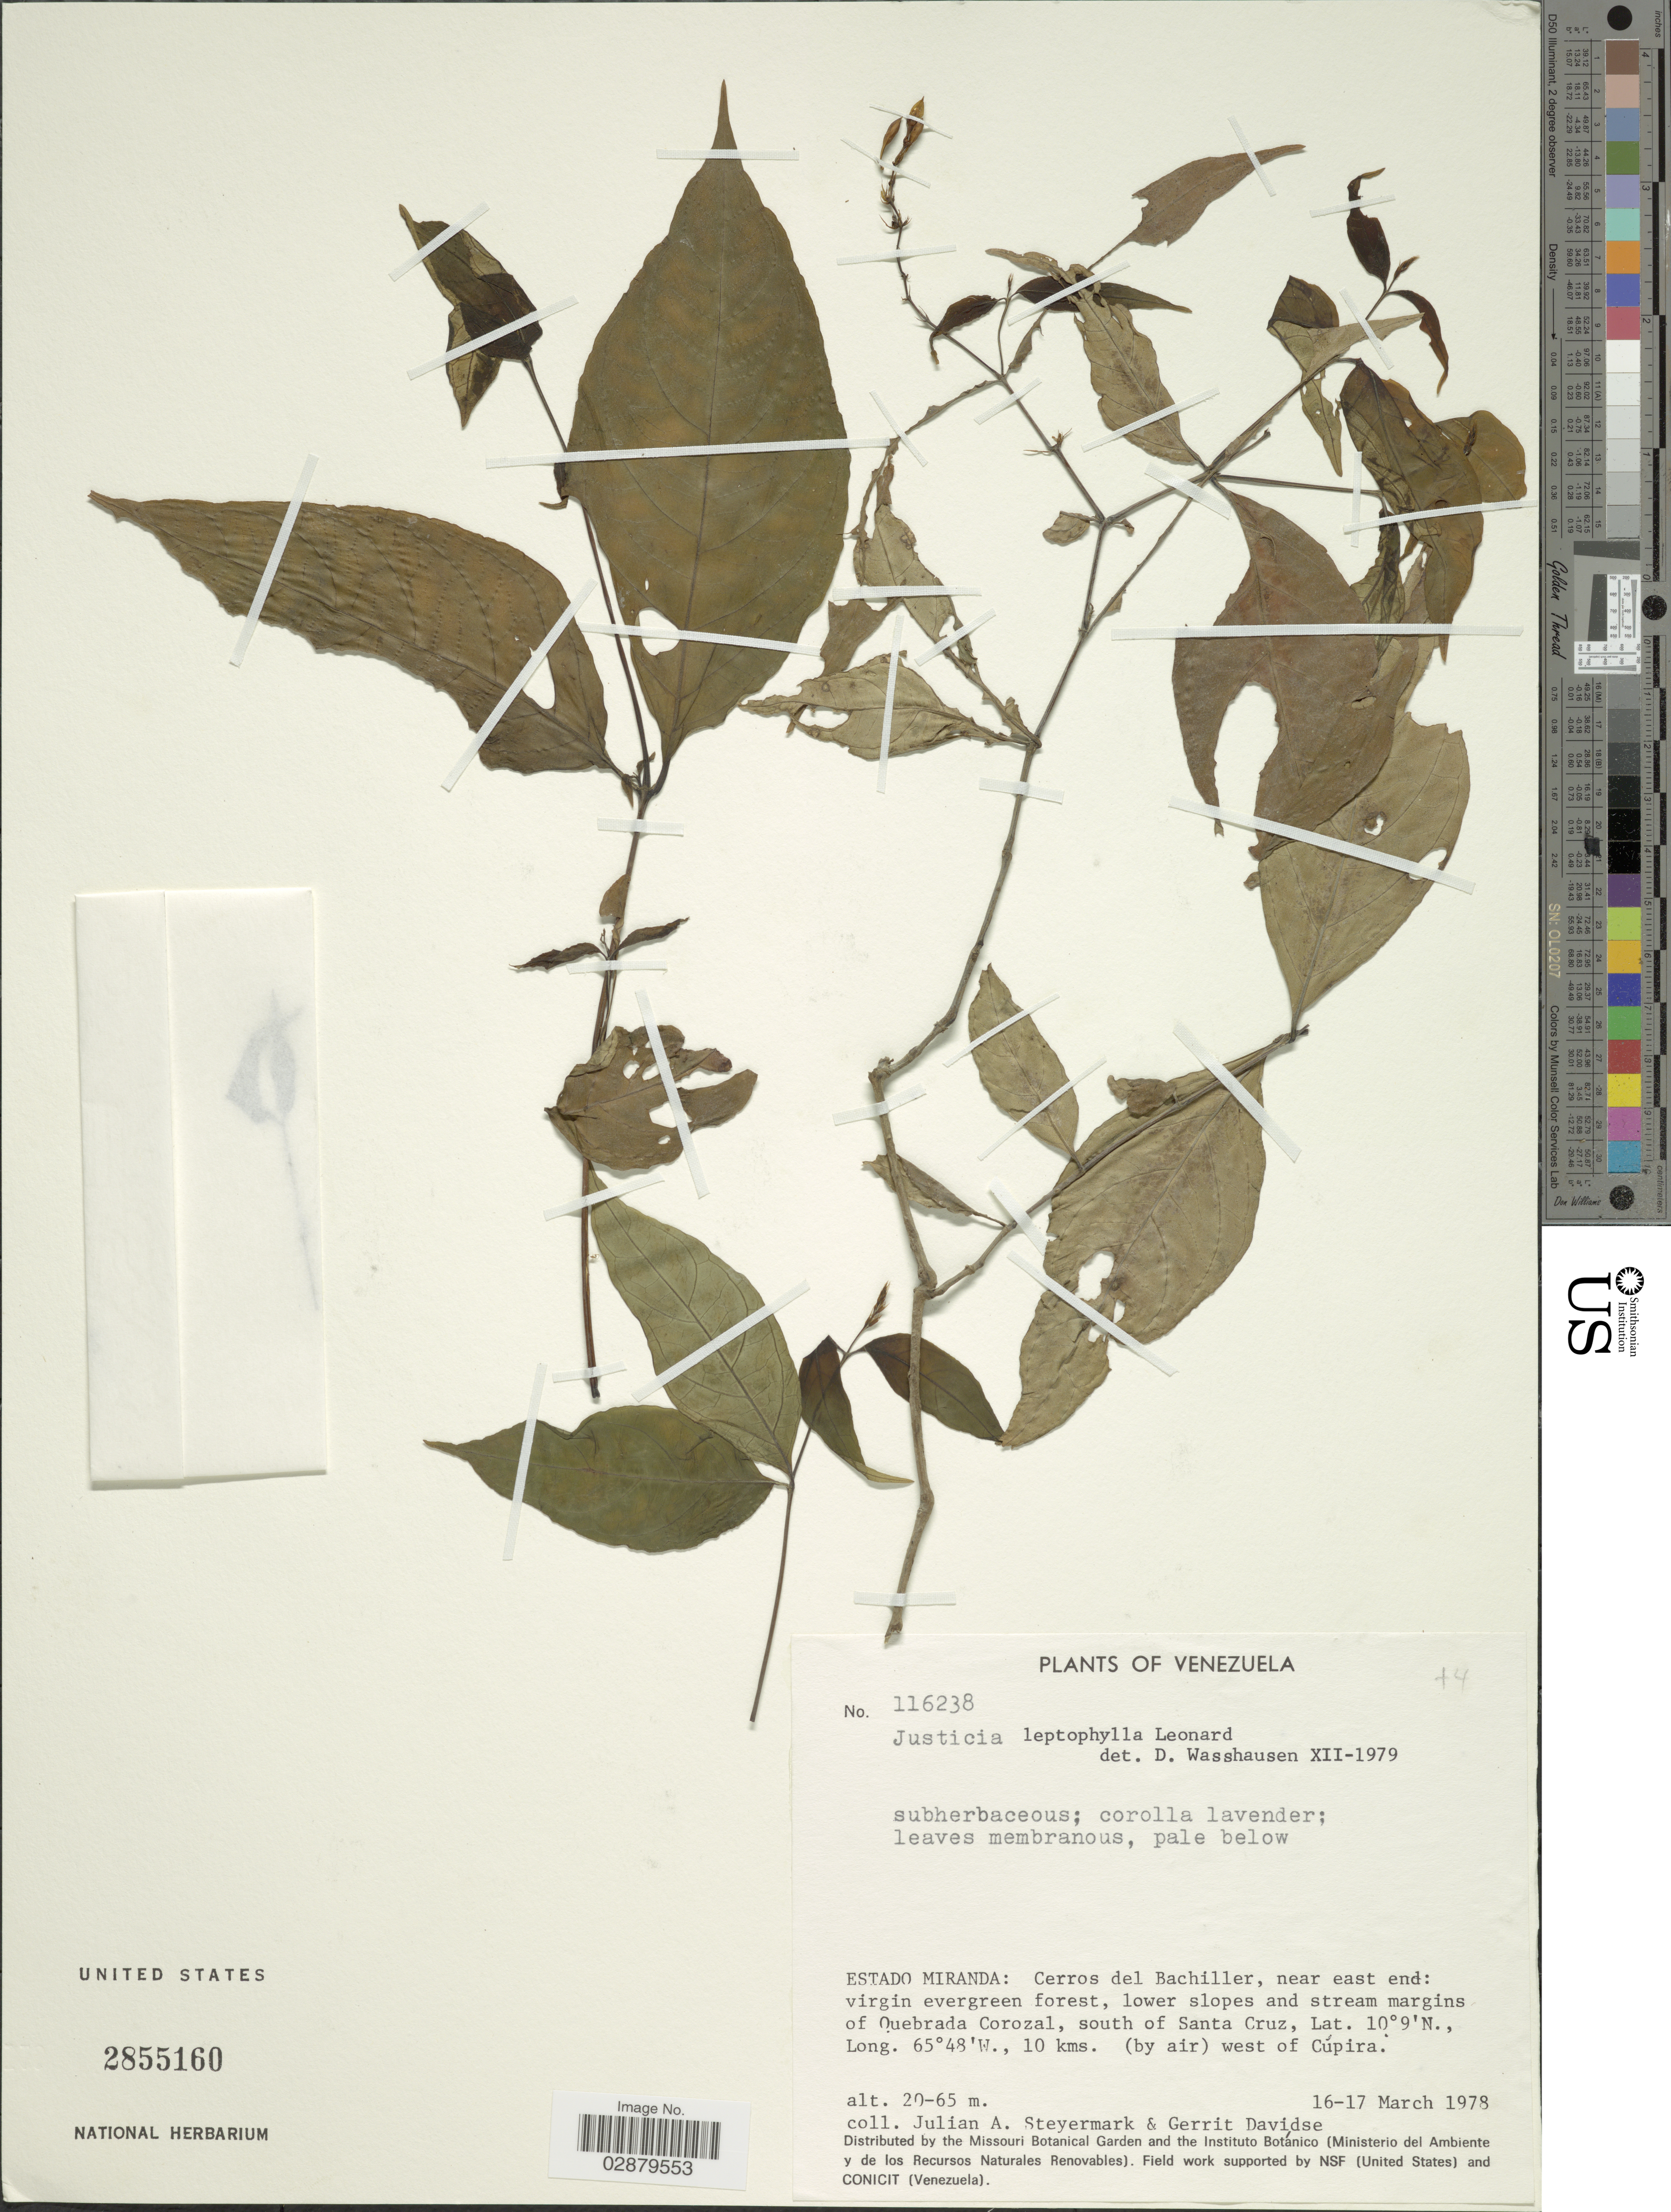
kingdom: Plantae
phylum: Tracheophyta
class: Magnoliopsida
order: Lamiales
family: Acanthaceae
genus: Justicia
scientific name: Justicia leptophylla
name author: Leonard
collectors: J. Steyermark & G. Davidse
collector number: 116238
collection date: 1978-03-16/1978-03-17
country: Venezuela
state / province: Miranda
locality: Cerros del Bachiller, near east end: virgin evergreen forest, lower slopes and stream margins of Quebrada Corozal, south of Santa Cruz, 10 kms. (by air) west of Cúpira.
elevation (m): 20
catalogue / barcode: US 2855160